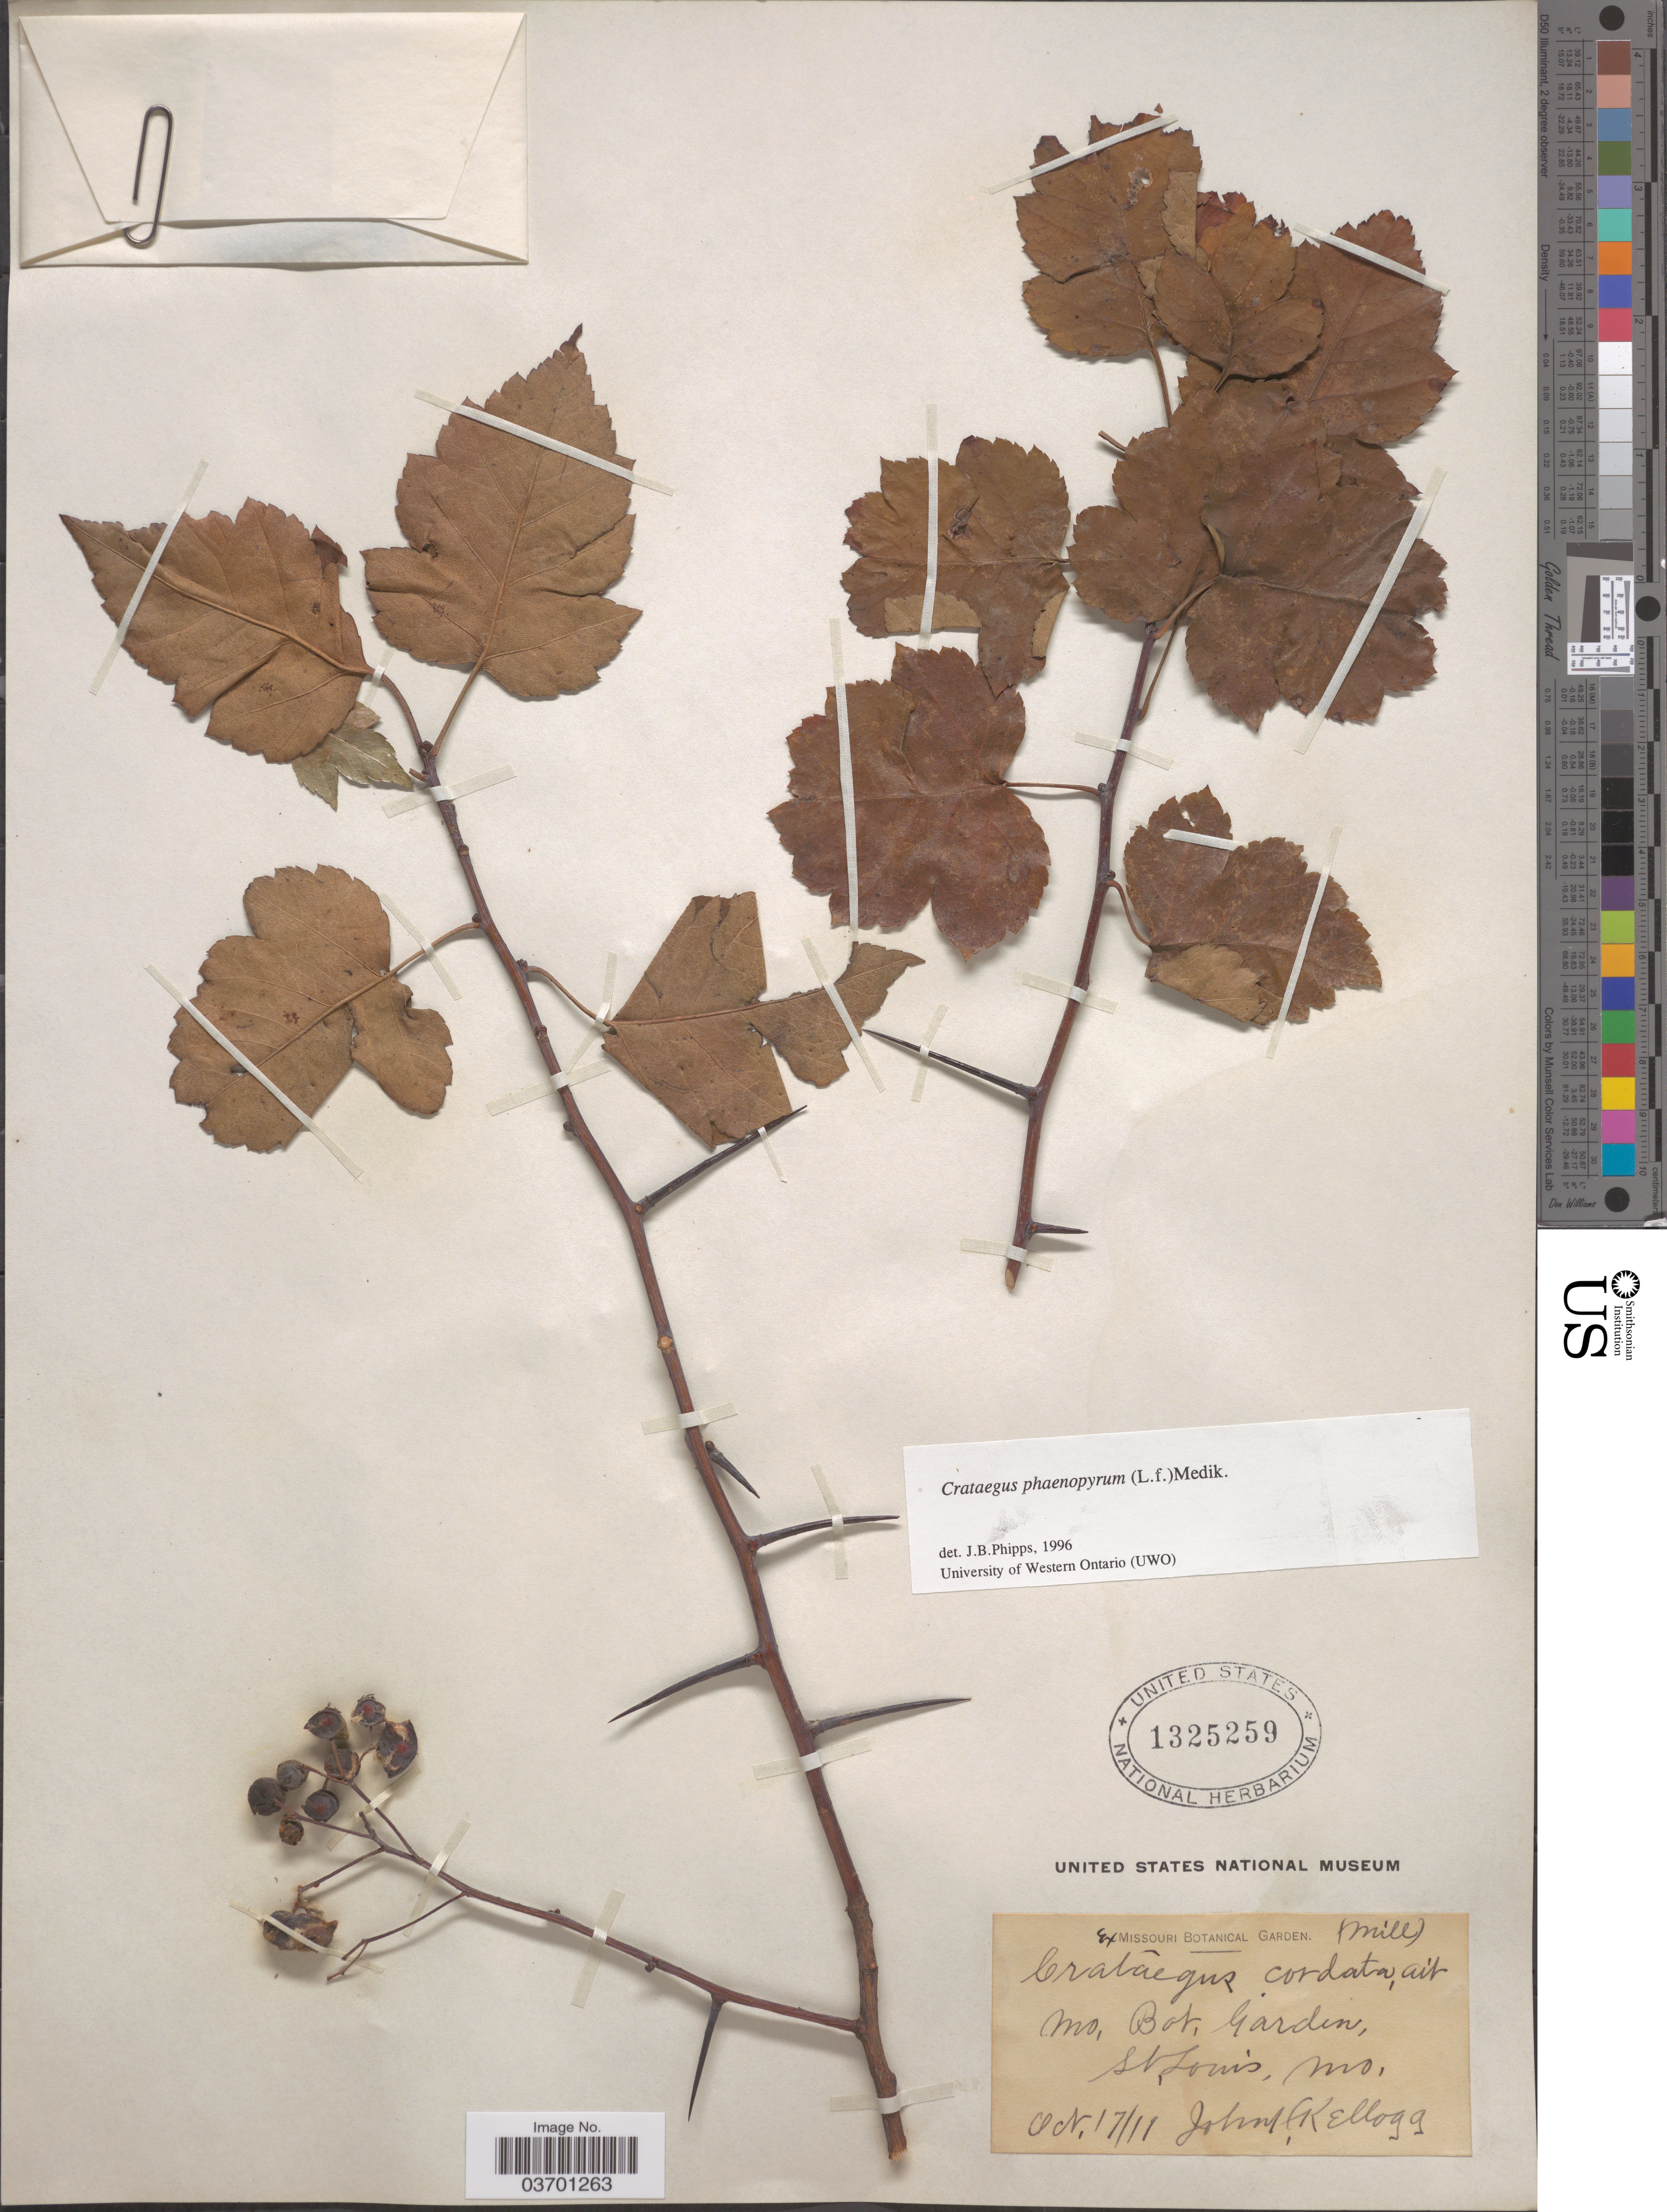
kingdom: Plantae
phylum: Tracheophyta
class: Magnoliopsida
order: Rosales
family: Rosaceae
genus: Crataegus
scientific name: Crataegus phaenopyrum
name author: (L. f.) Medik.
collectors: J. H. Kellogg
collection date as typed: Transcribed d/m/y: 17/10/11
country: United States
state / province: Missouri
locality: Mo. Bot. Garden, St. Louis.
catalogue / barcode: US 1325259